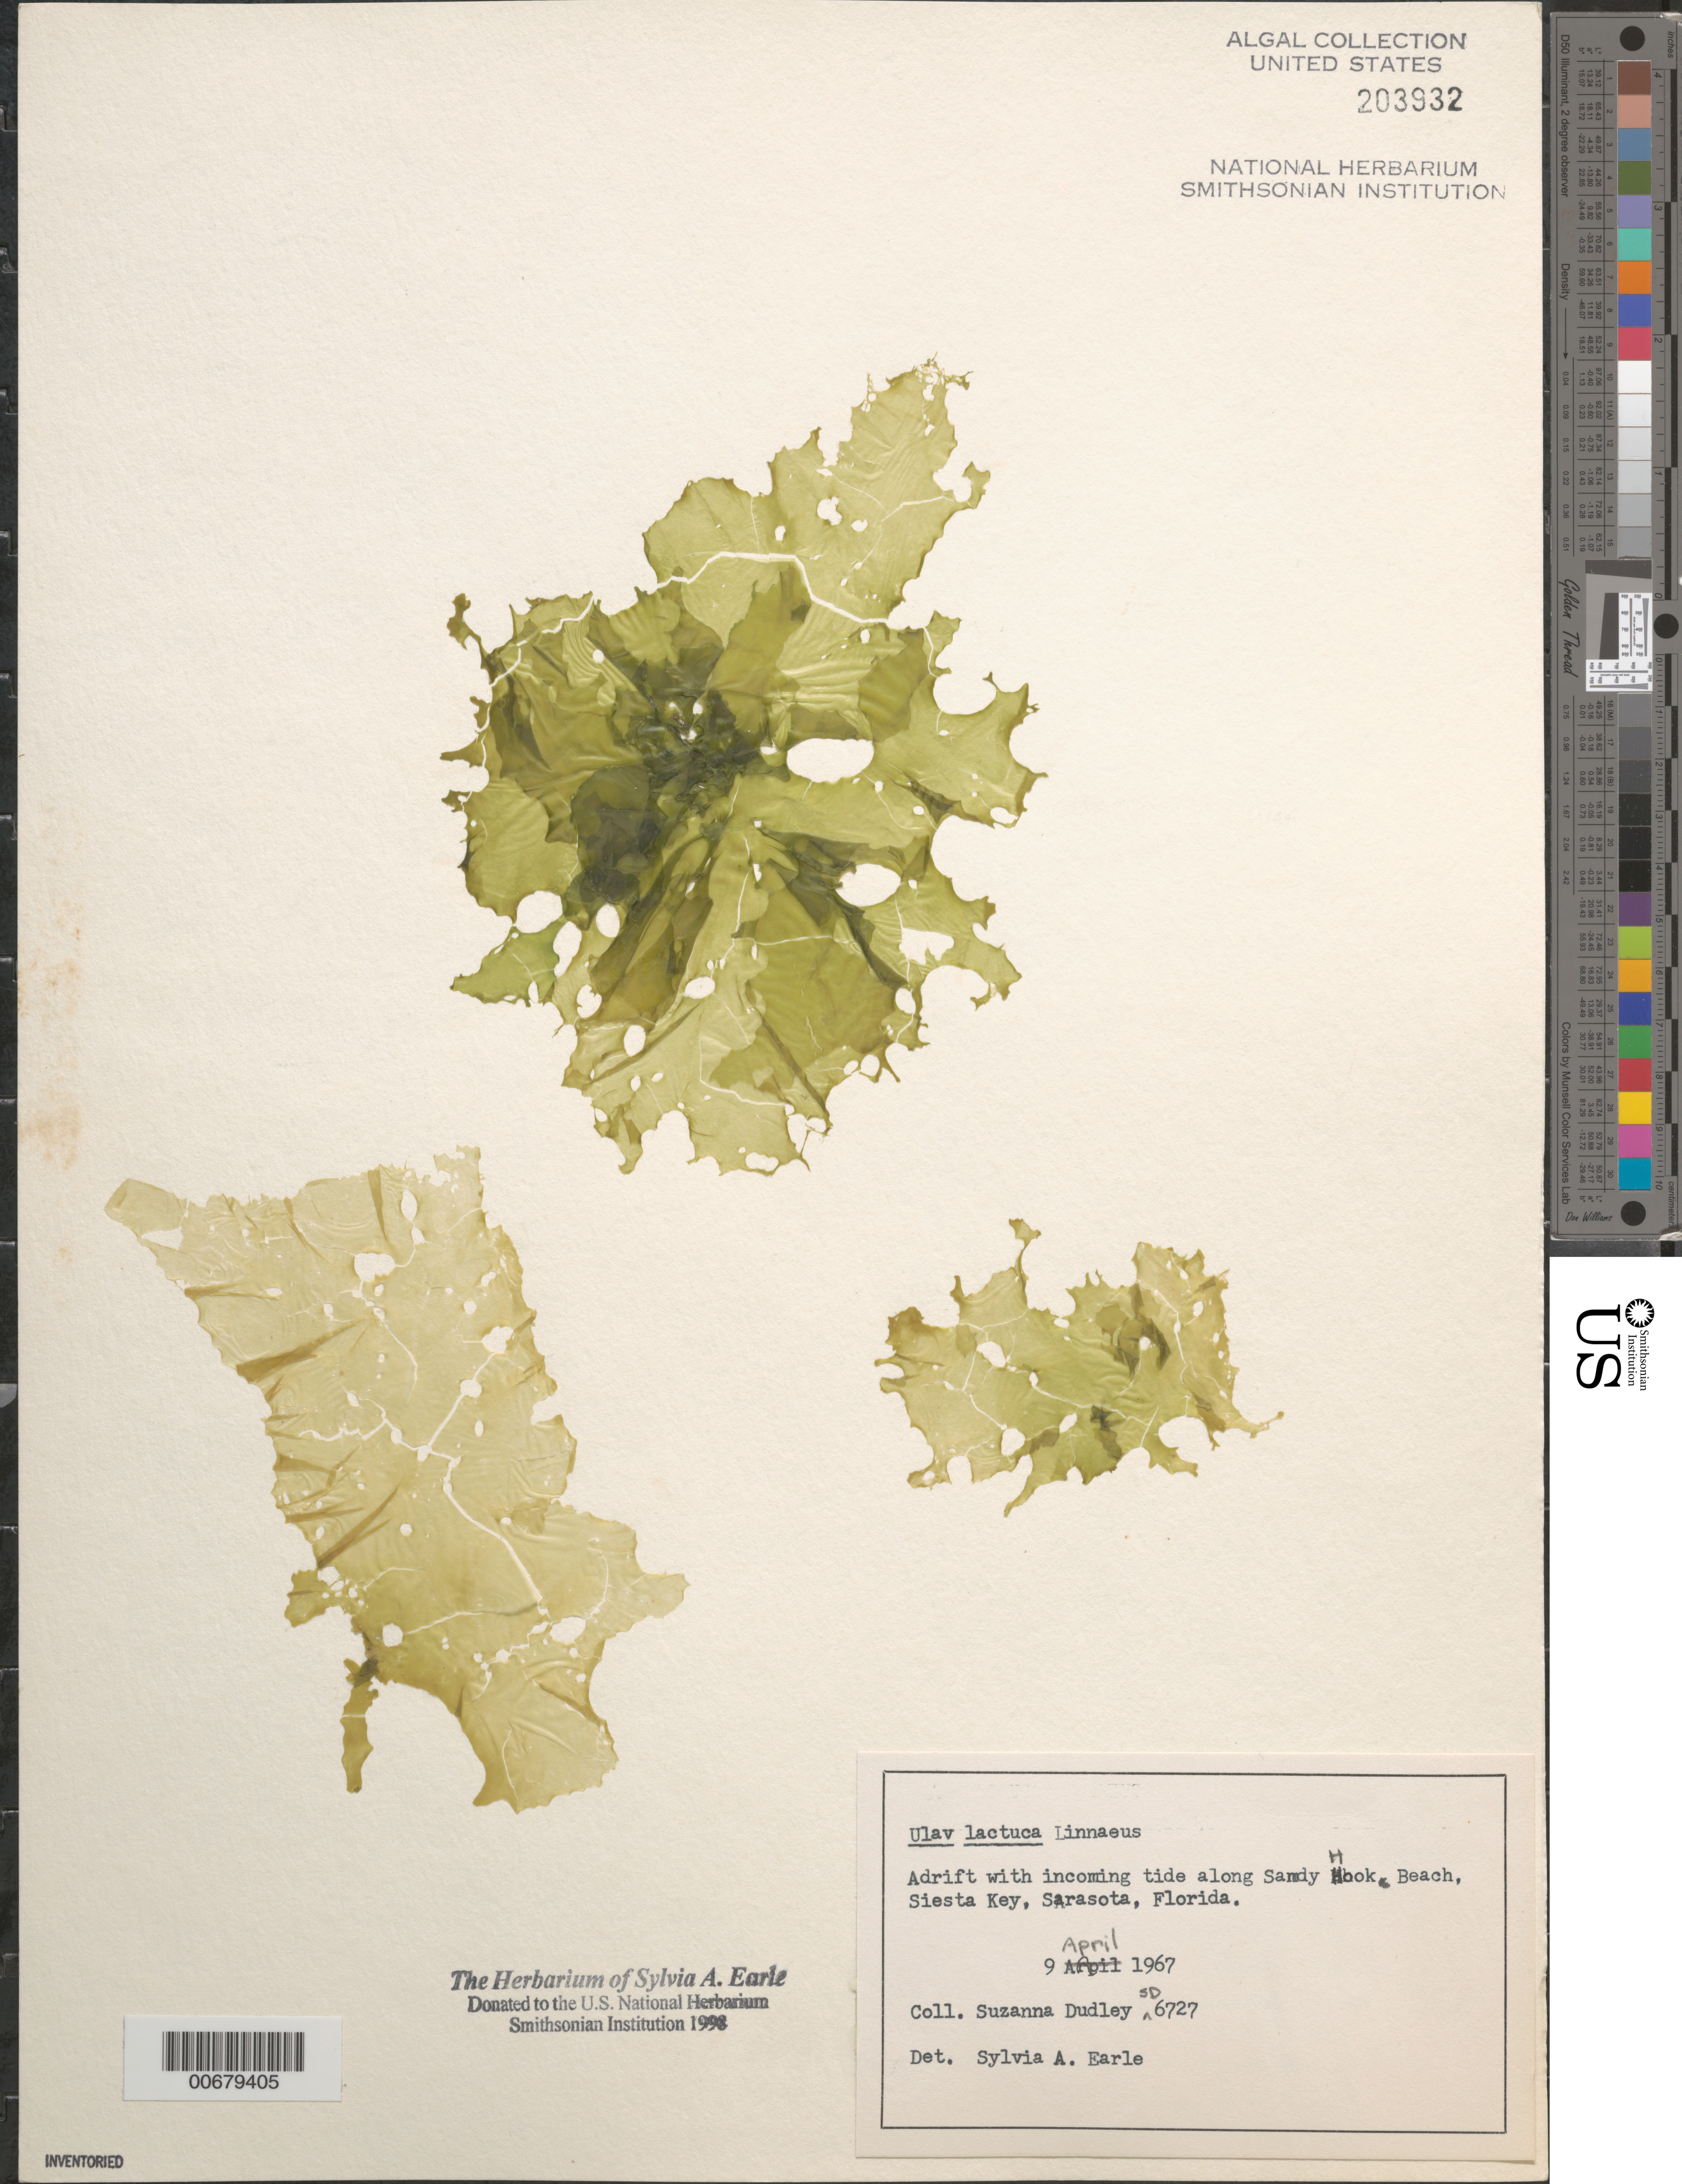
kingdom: Plantae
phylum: Chlorophyta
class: Ulvophyceae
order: Ulvales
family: Ulvaceae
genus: Ulva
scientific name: Ulva lactuca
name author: L.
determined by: Earle, S. A.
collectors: S. Dudley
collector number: SD 6727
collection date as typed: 09 Apr 1967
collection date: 1967-04-09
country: United States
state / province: Florida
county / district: Sarasota County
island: Siesta Key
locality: Sandy Hook Beach, Sarasota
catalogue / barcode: US 203932